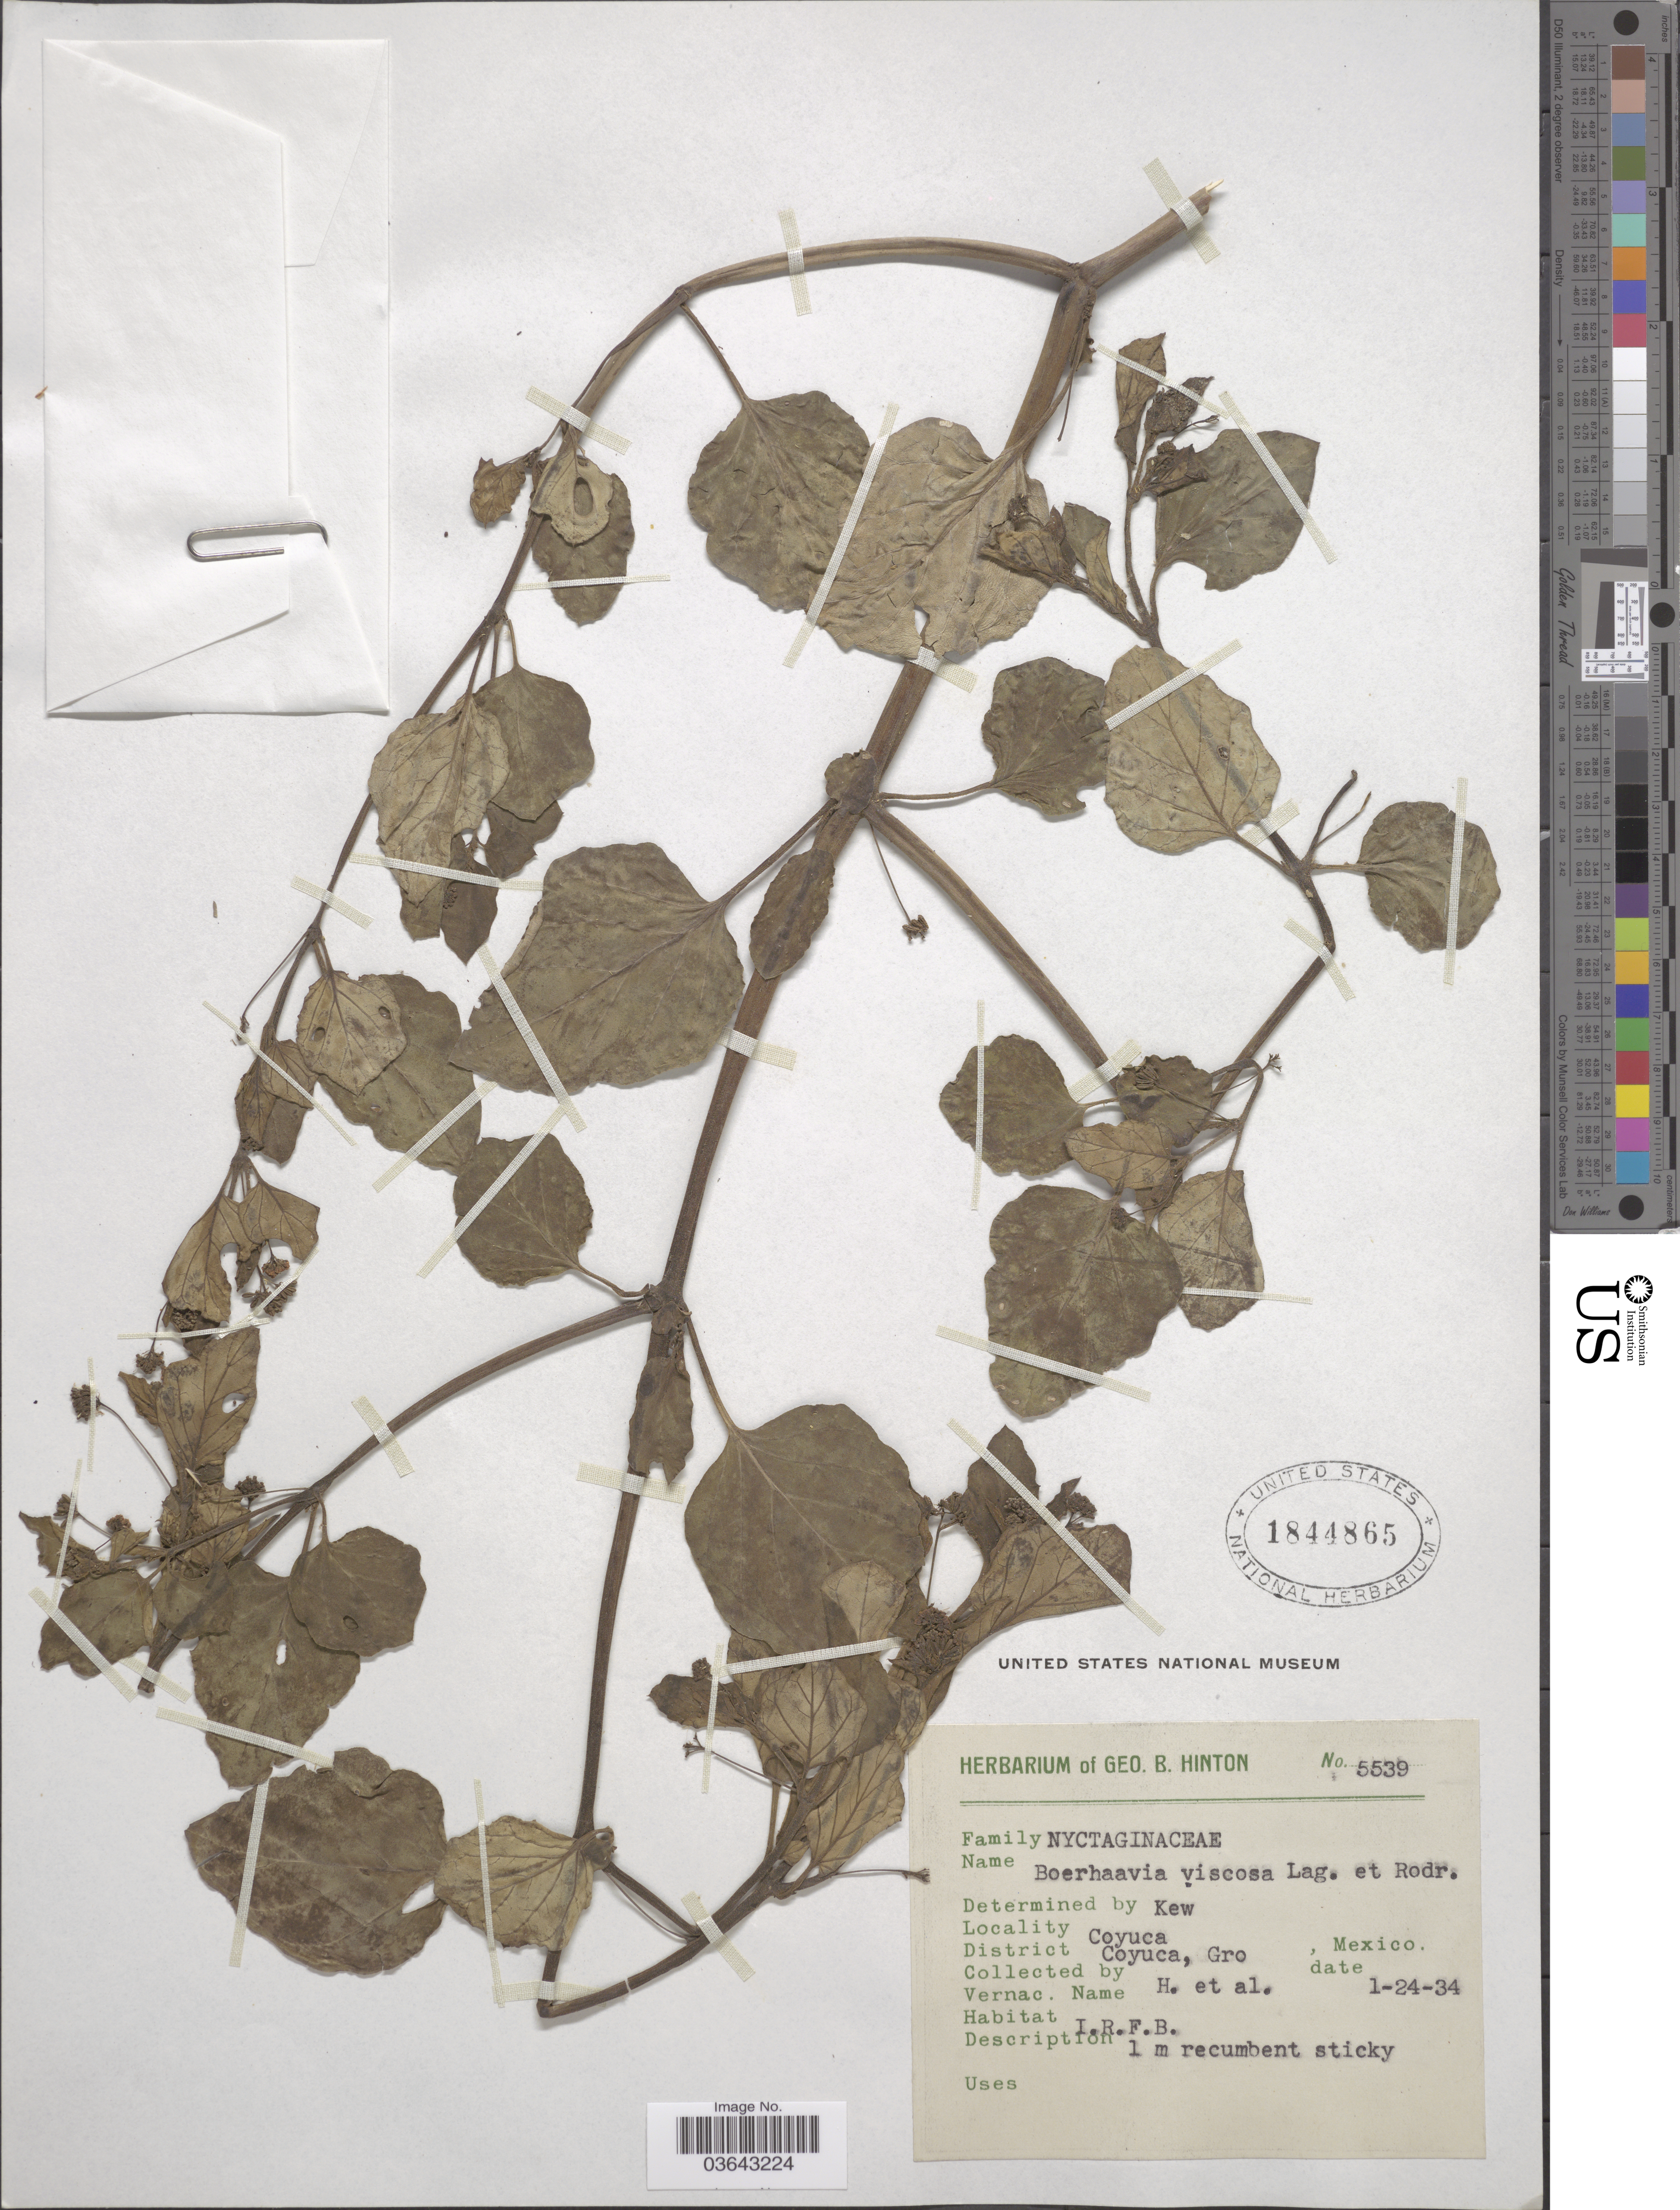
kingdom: Plantae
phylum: Tracheophyta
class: Magnoliopsida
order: Caryophyllales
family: Nyctaginaceae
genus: Boerhavia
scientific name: Boerhavia viscosa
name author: Lag. & Rodr.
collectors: G. B. Hinton & et al.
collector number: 5539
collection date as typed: Transcribed d/m/y: 24/1/34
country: Mexico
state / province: Guerrero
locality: Coyuca. District Coyuca.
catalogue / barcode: US 1844865